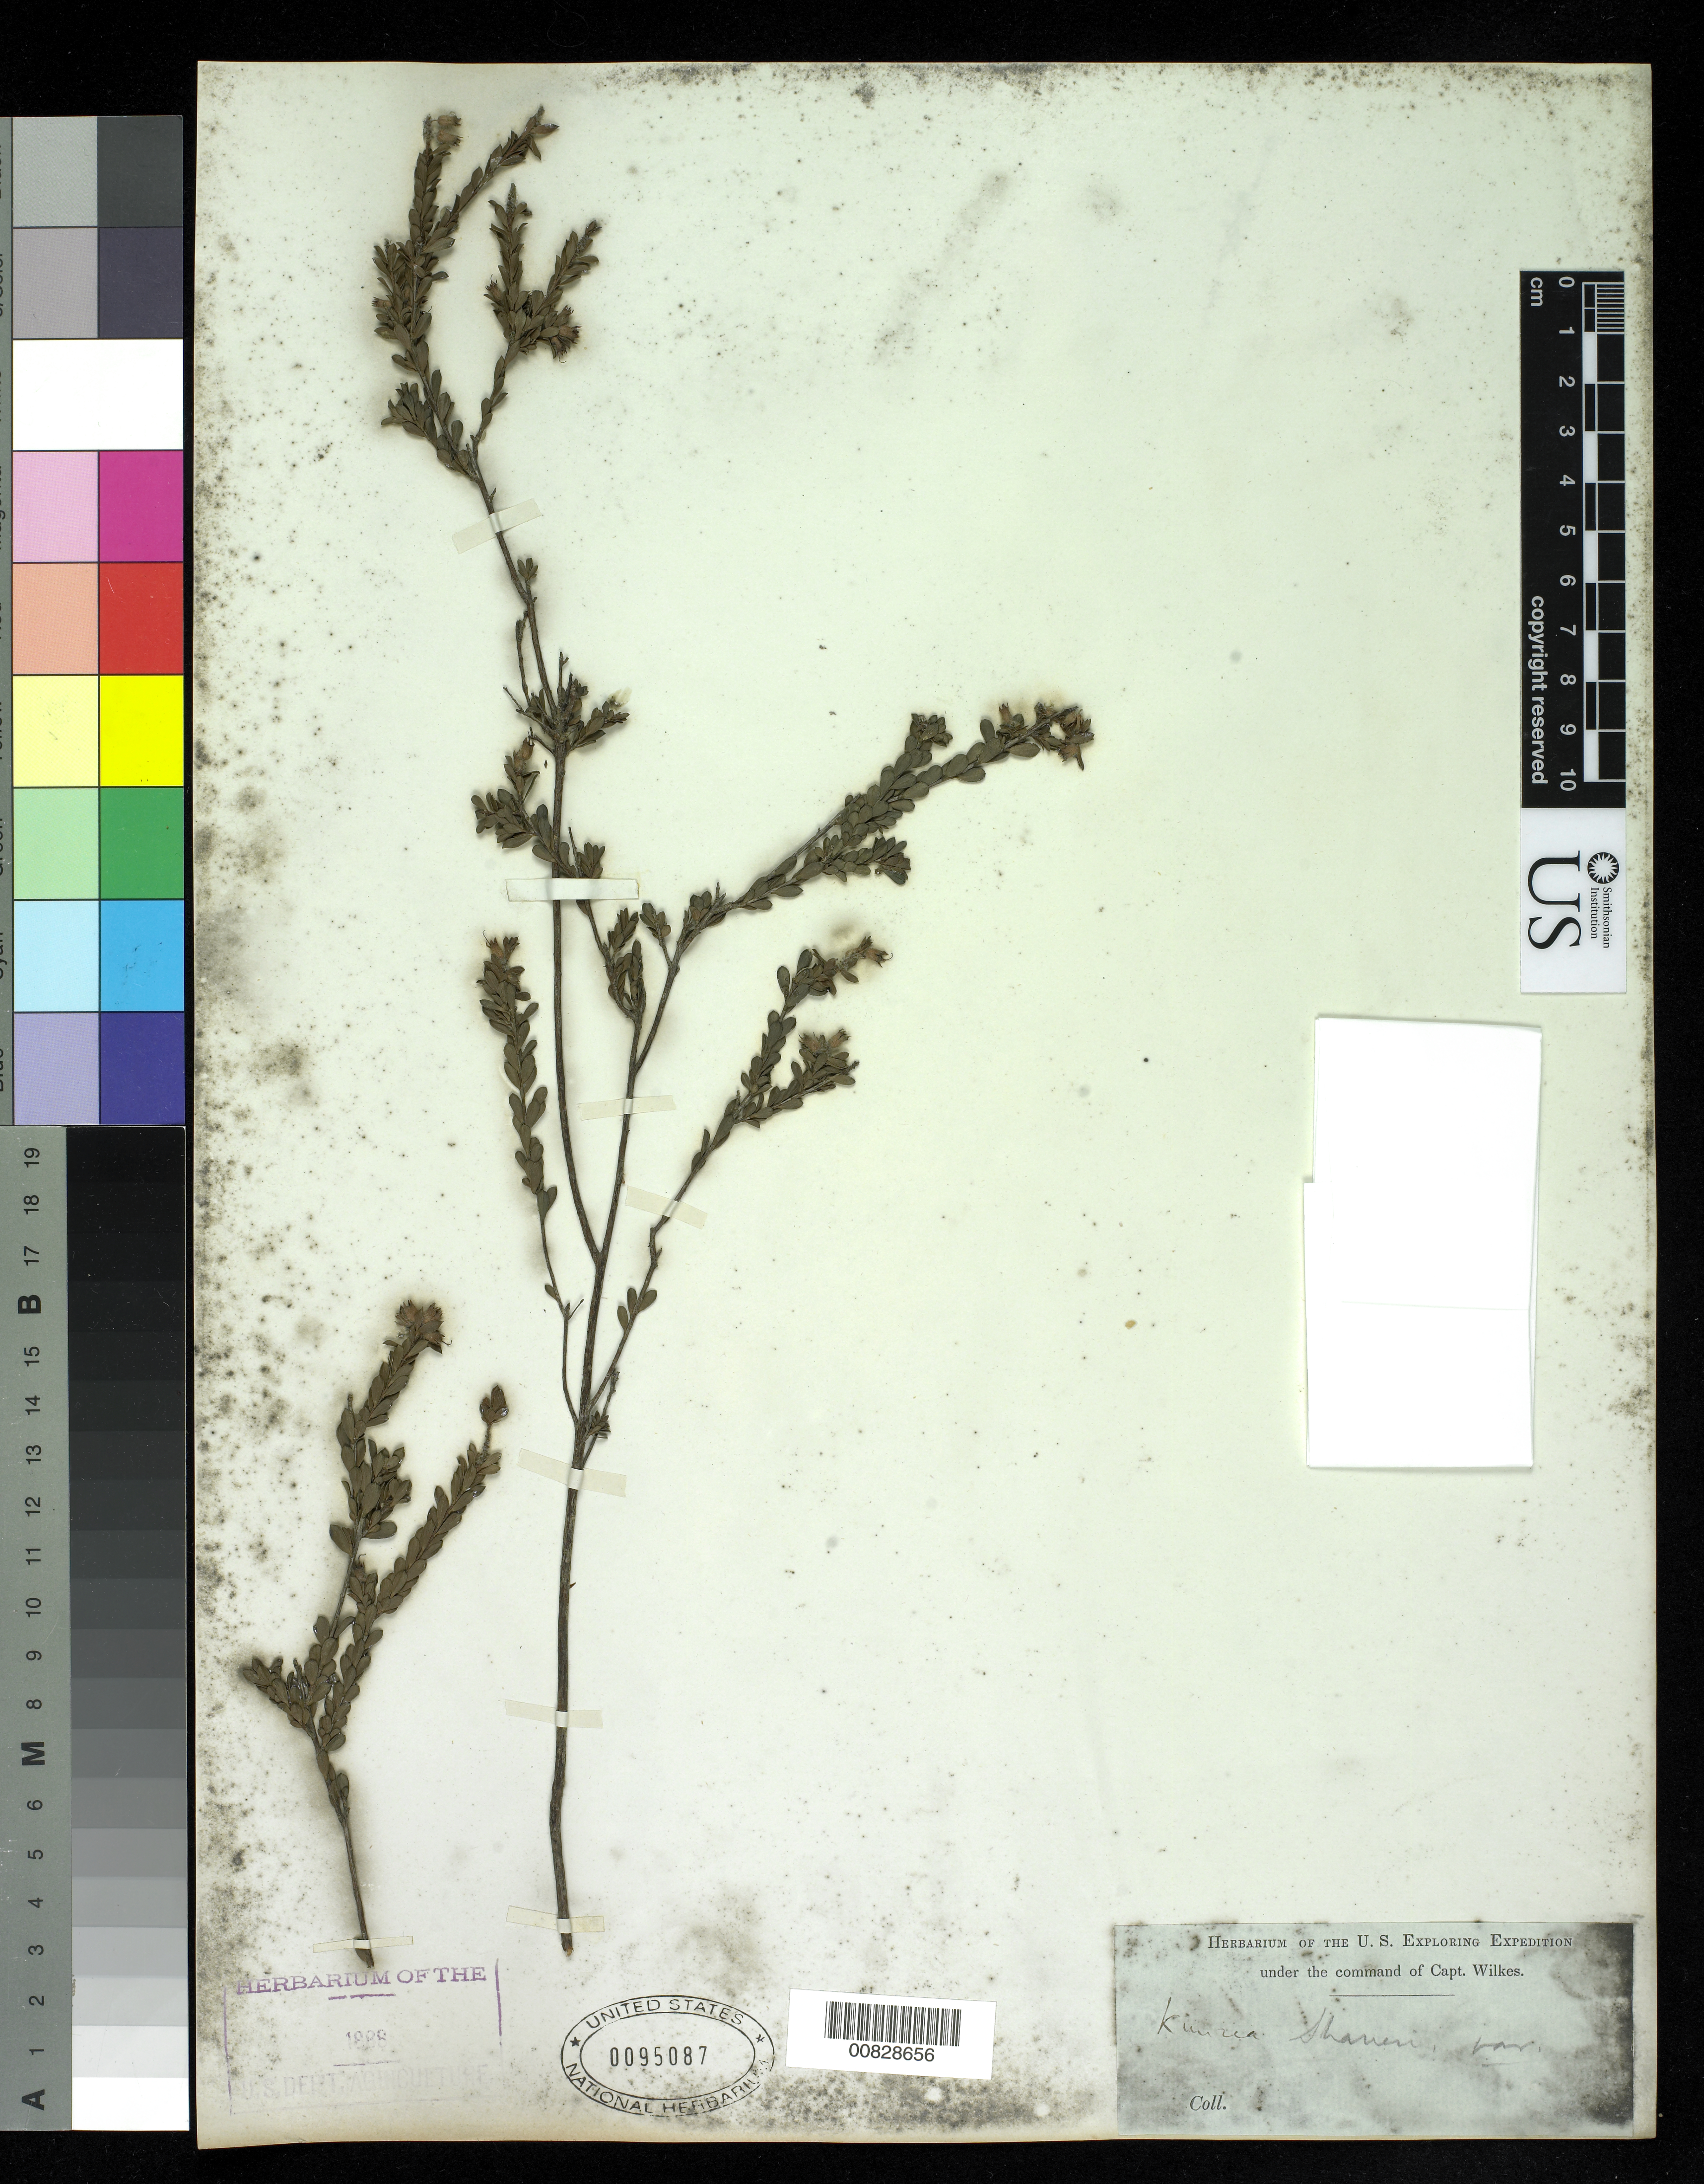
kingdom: Plantae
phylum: Tracheophyta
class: Magnoliopsida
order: Myrtales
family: Myrtaceae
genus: Kunzea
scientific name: Kunzea schaueri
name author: (Sm.) Schauer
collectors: Wilkes Explor. Exped.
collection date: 1838/1842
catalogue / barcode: US 95087